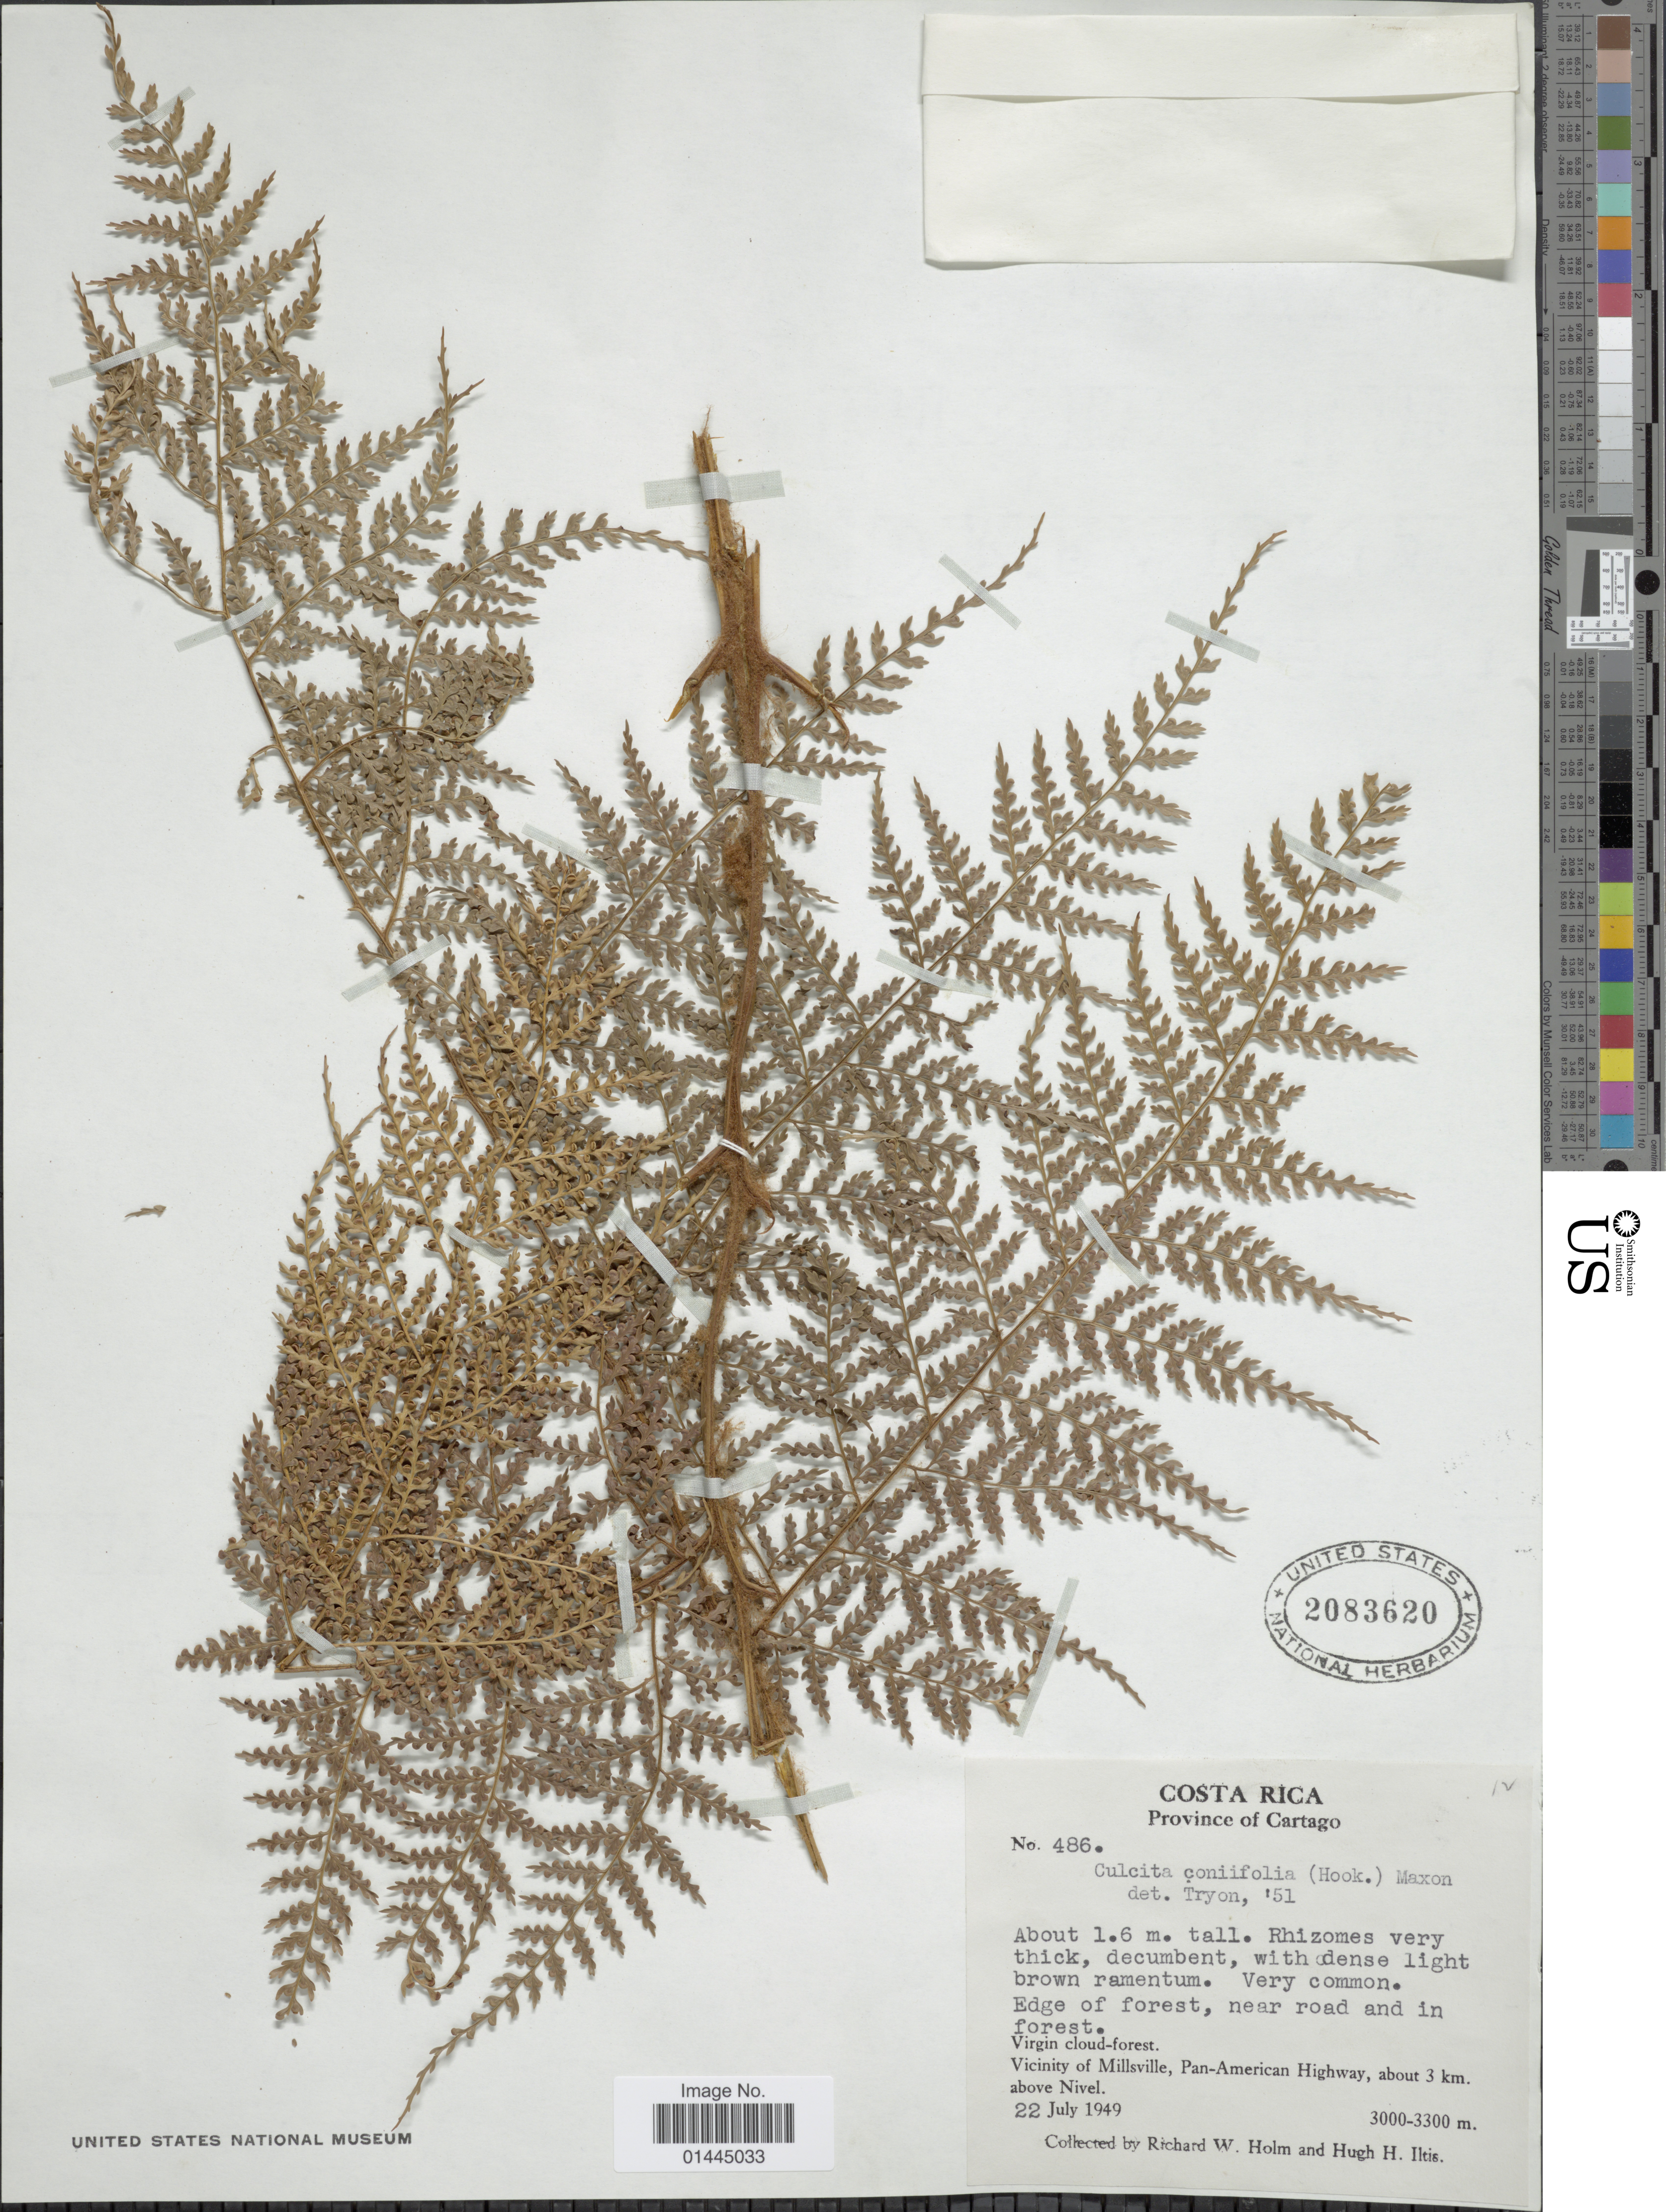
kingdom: Plantae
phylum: Tracheophyta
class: Polypodiopsida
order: Cyatheales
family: Culcitaceae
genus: Culcita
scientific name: Culcita coniifolia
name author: (Hook.) Maxon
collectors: R. W. Holm & H. H. Iltis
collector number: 486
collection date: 1949-07-22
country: Costa Rica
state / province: Cartago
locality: Edge of forest, near road in forest, Vicinity of Millsville, Pan-American Highway, about 3 km. above Nivel.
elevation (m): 3000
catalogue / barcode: US 2083620